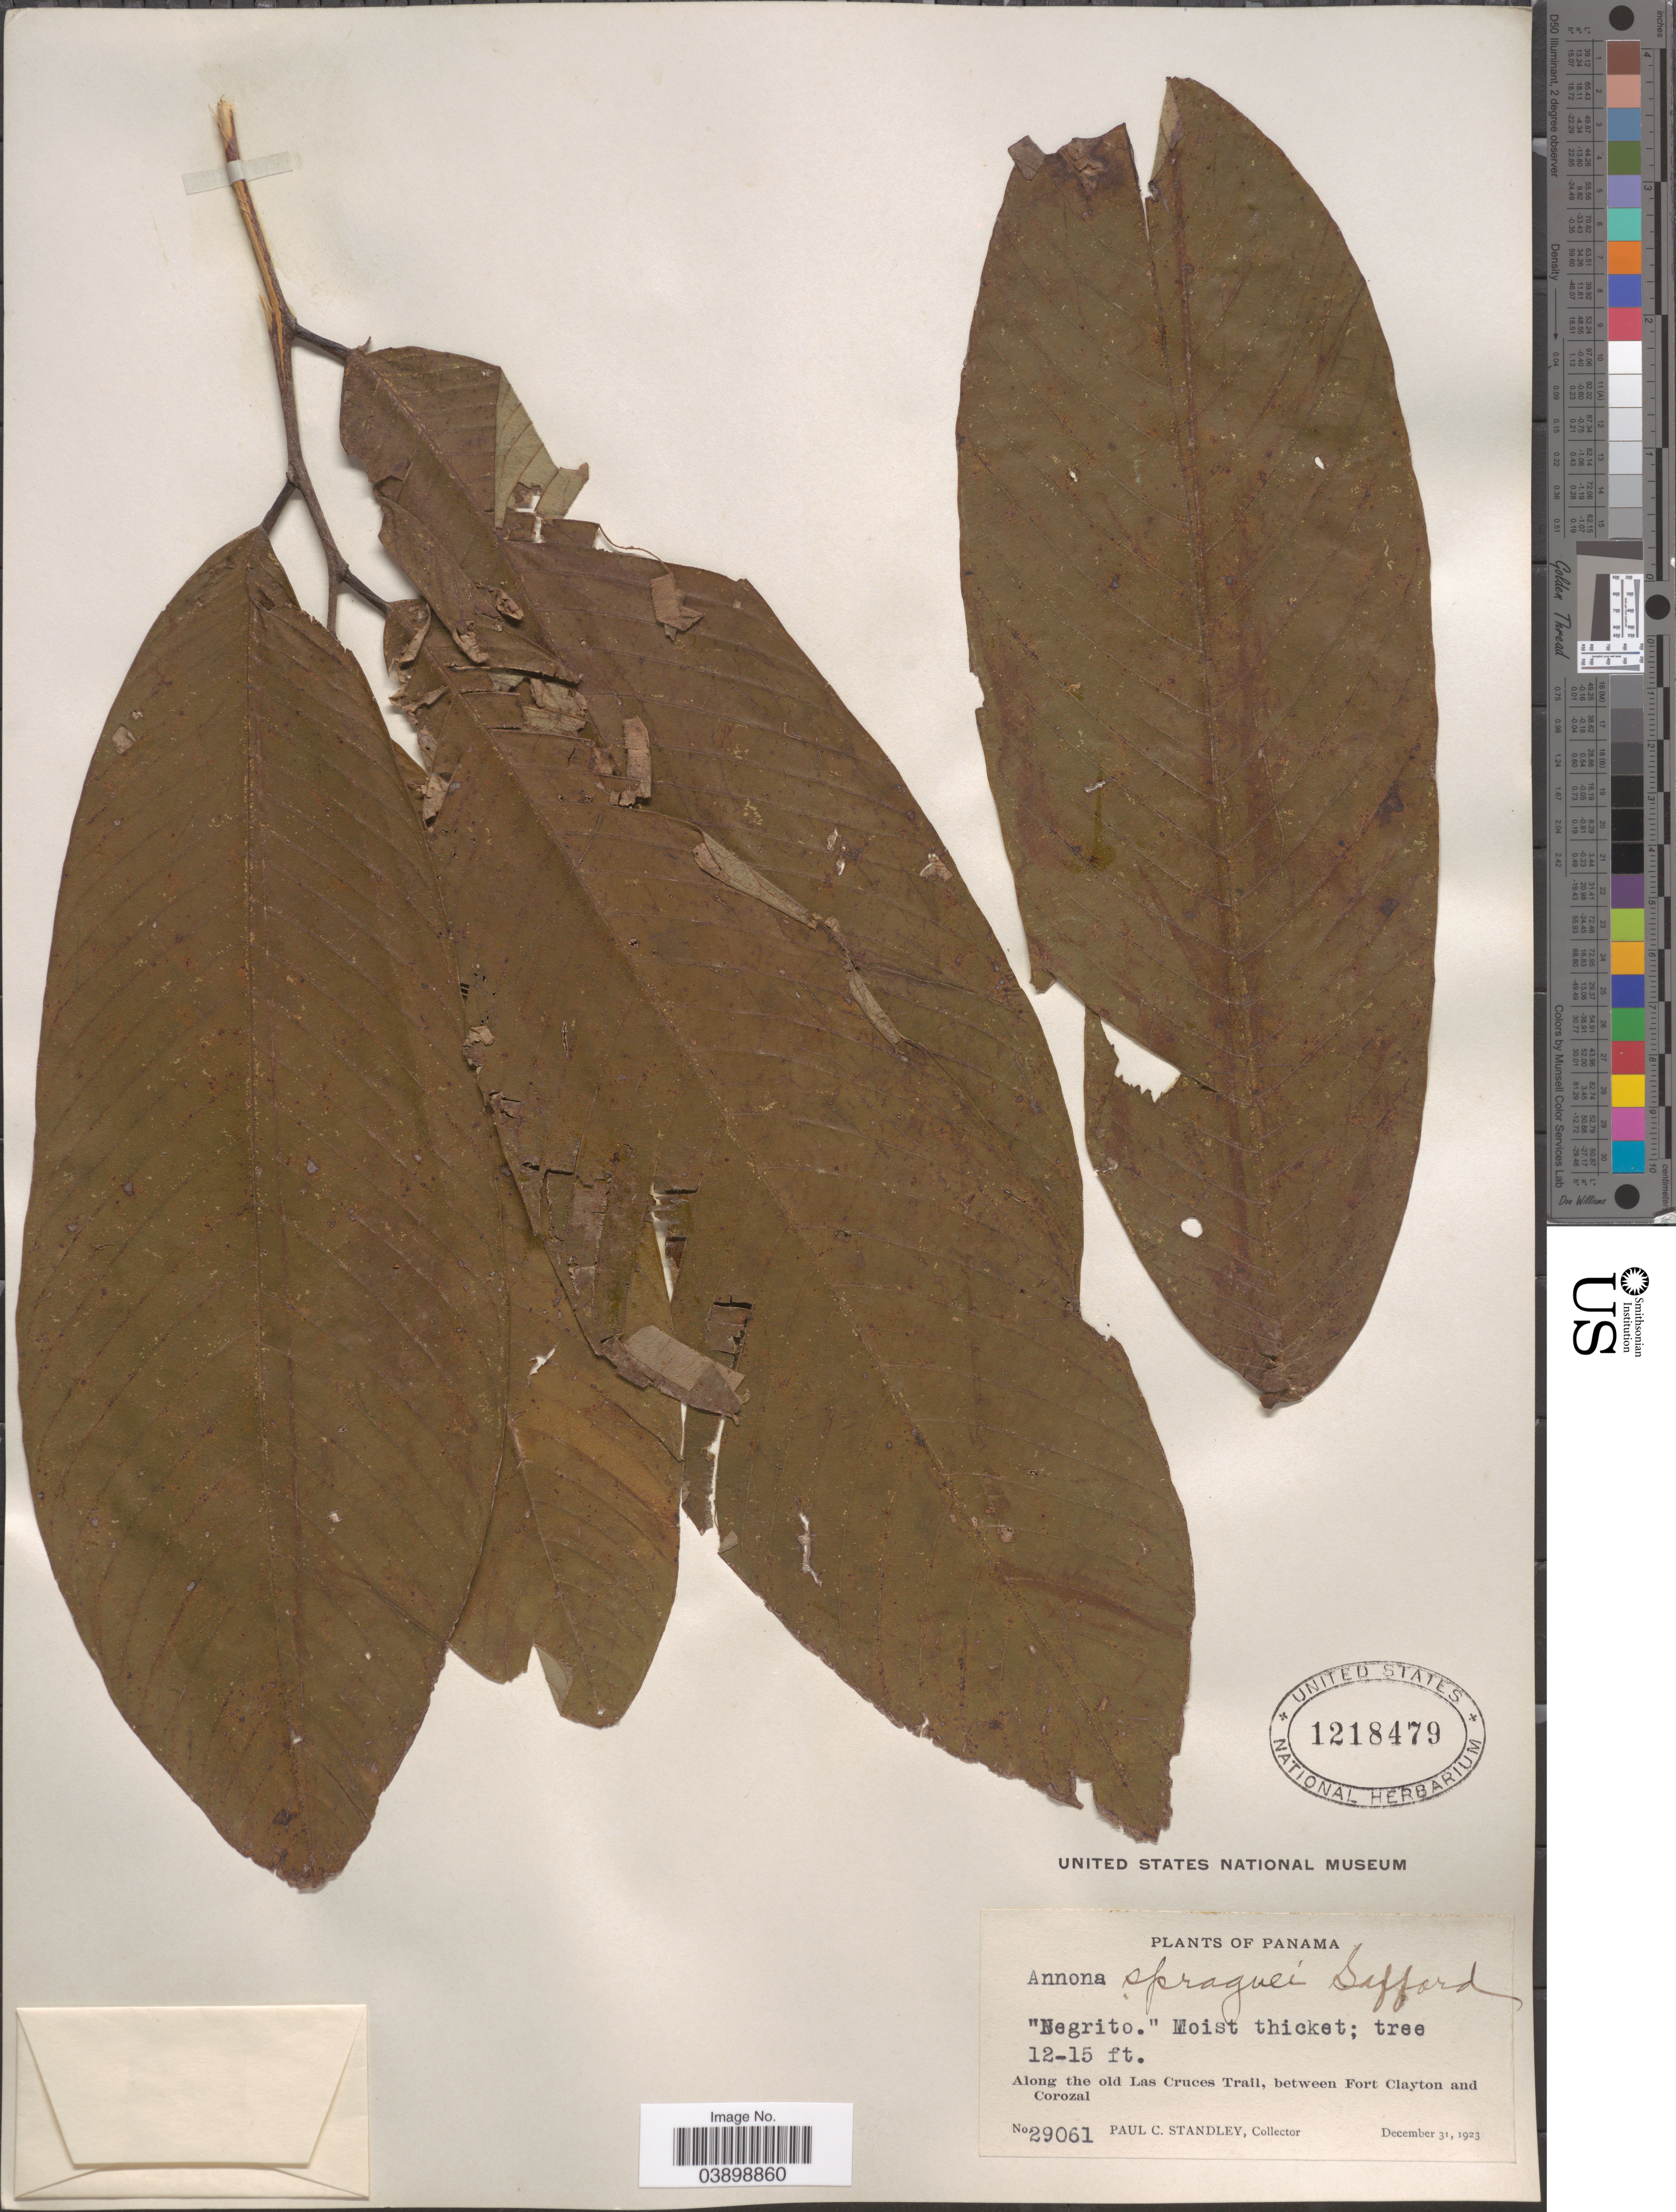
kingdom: Plantae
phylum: Tracheophyta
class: Magnoliopsida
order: Magnoliales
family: Annonaceae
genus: Annona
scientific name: Annona spraguei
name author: Saff.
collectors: P. C. Standley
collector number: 29061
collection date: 1923-12-31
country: Panama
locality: Along the old Las Cruces Trail, between Fort Clayton and Corozal.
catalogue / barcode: US 1218479